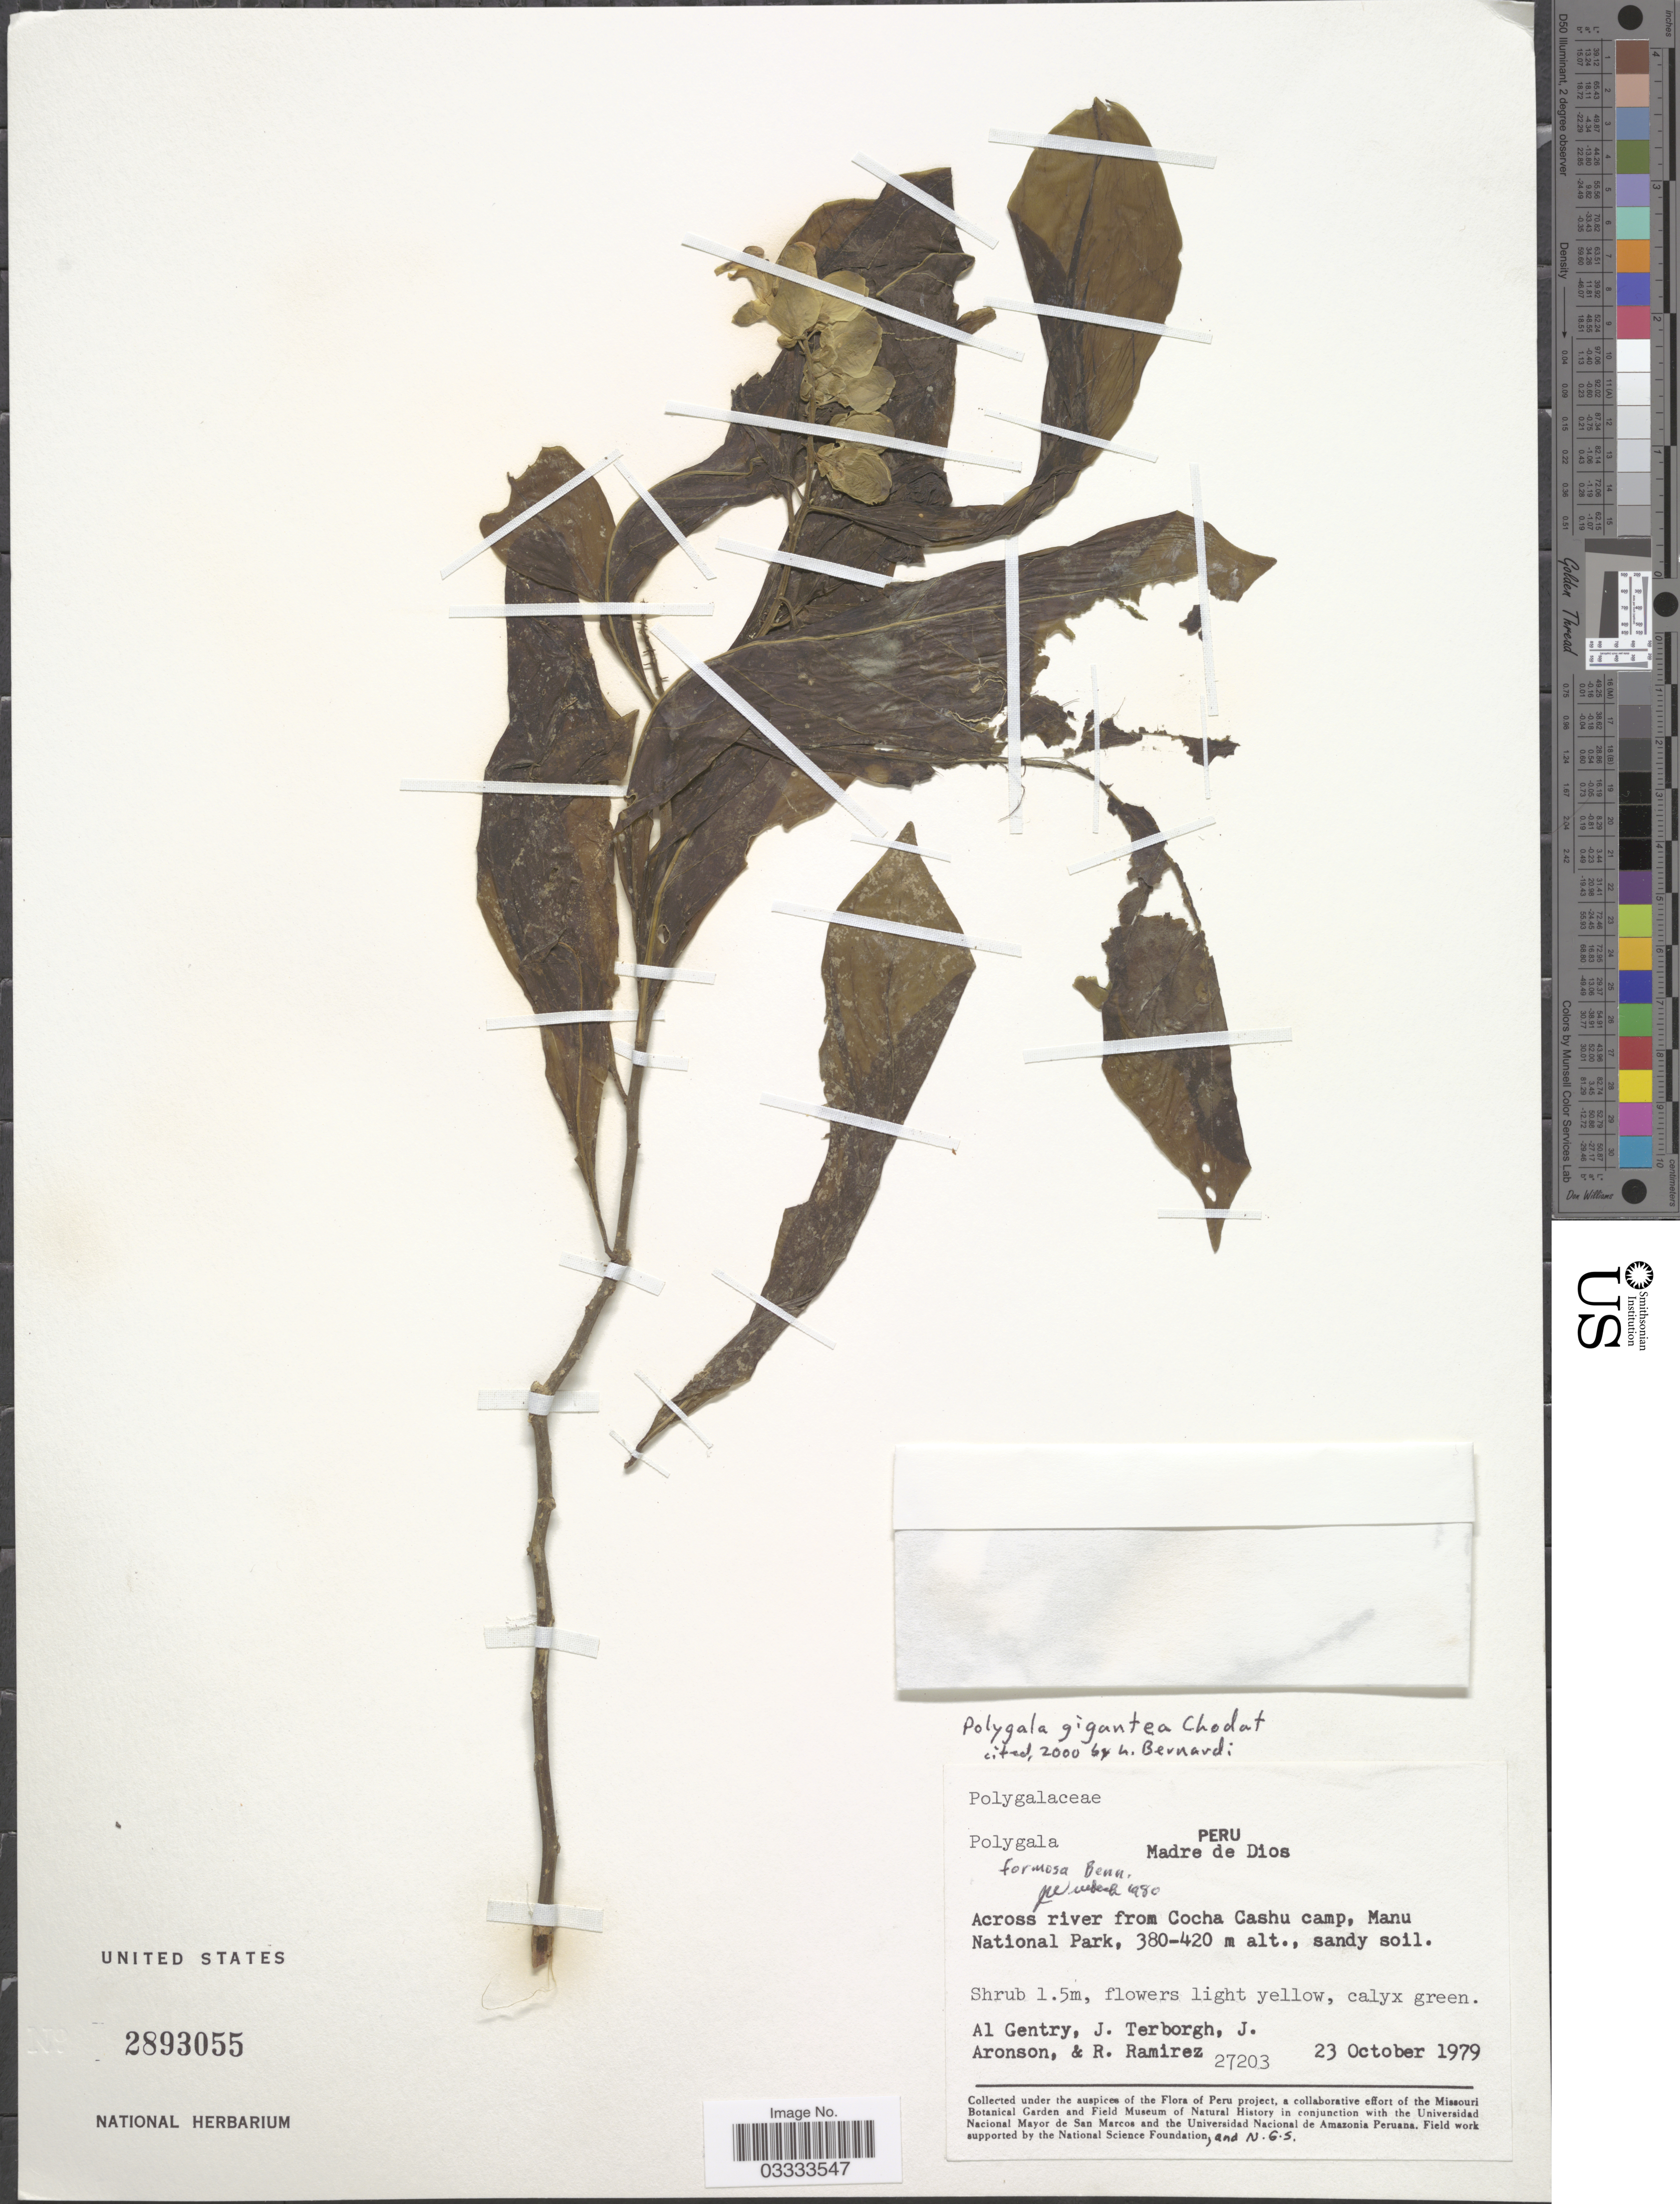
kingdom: Plantae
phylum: Tracheophyta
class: Magnoliopsida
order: Fabales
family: Polygalaceae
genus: Caamembeca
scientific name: Caamembeca gigantea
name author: (Chodat) J.F.B. Pastore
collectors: A. H. Gentry, J. Terborgh, J. Aronson & R. Ramirez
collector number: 27203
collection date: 1979-10-23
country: Peru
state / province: Madre de Dios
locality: Across river from Cocha Cashu camp, Manu National Park.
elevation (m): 380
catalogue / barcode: US 2893055